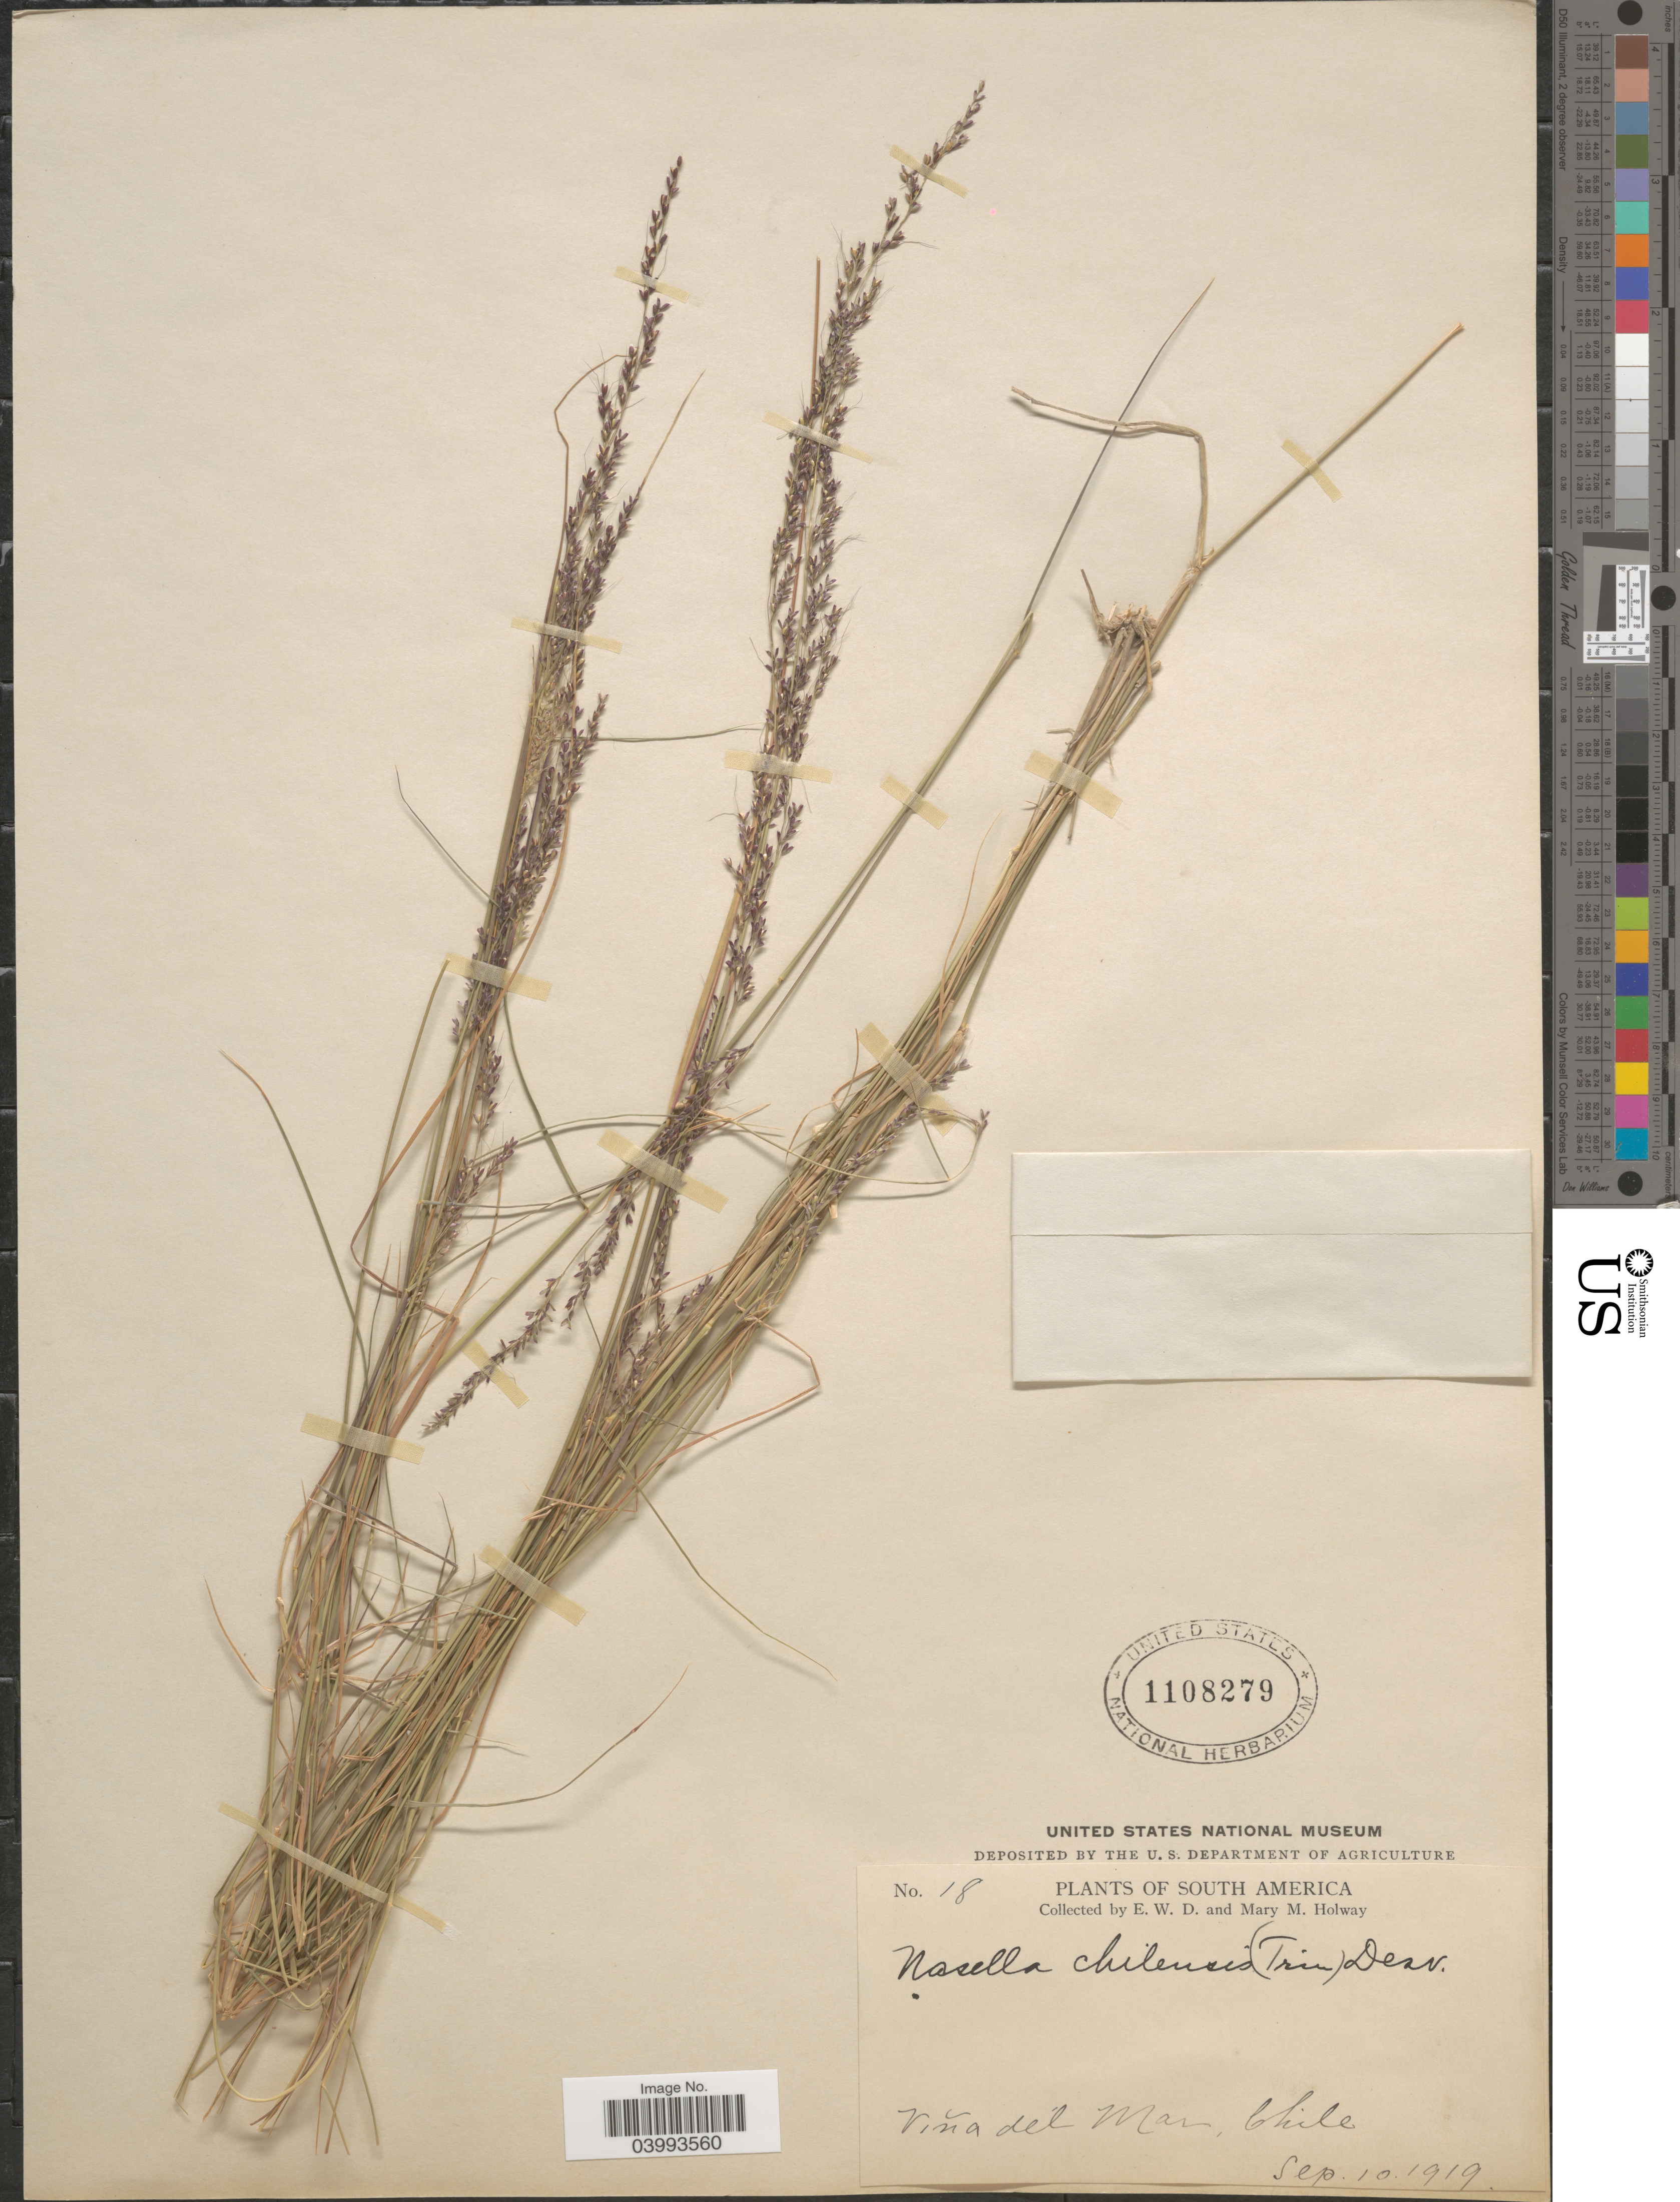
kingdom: Plantae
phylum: Tracheophyta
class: Liliopsida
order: Poales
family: Poaceae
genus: Nassella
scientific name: Nassella chilensis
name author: (Trin.) É. Desv.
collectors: E. W. D. Holway & M. M. Holway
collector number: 18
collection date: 1919-09-10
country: Chile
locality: Viña del Mar.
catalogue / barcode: US 1108279